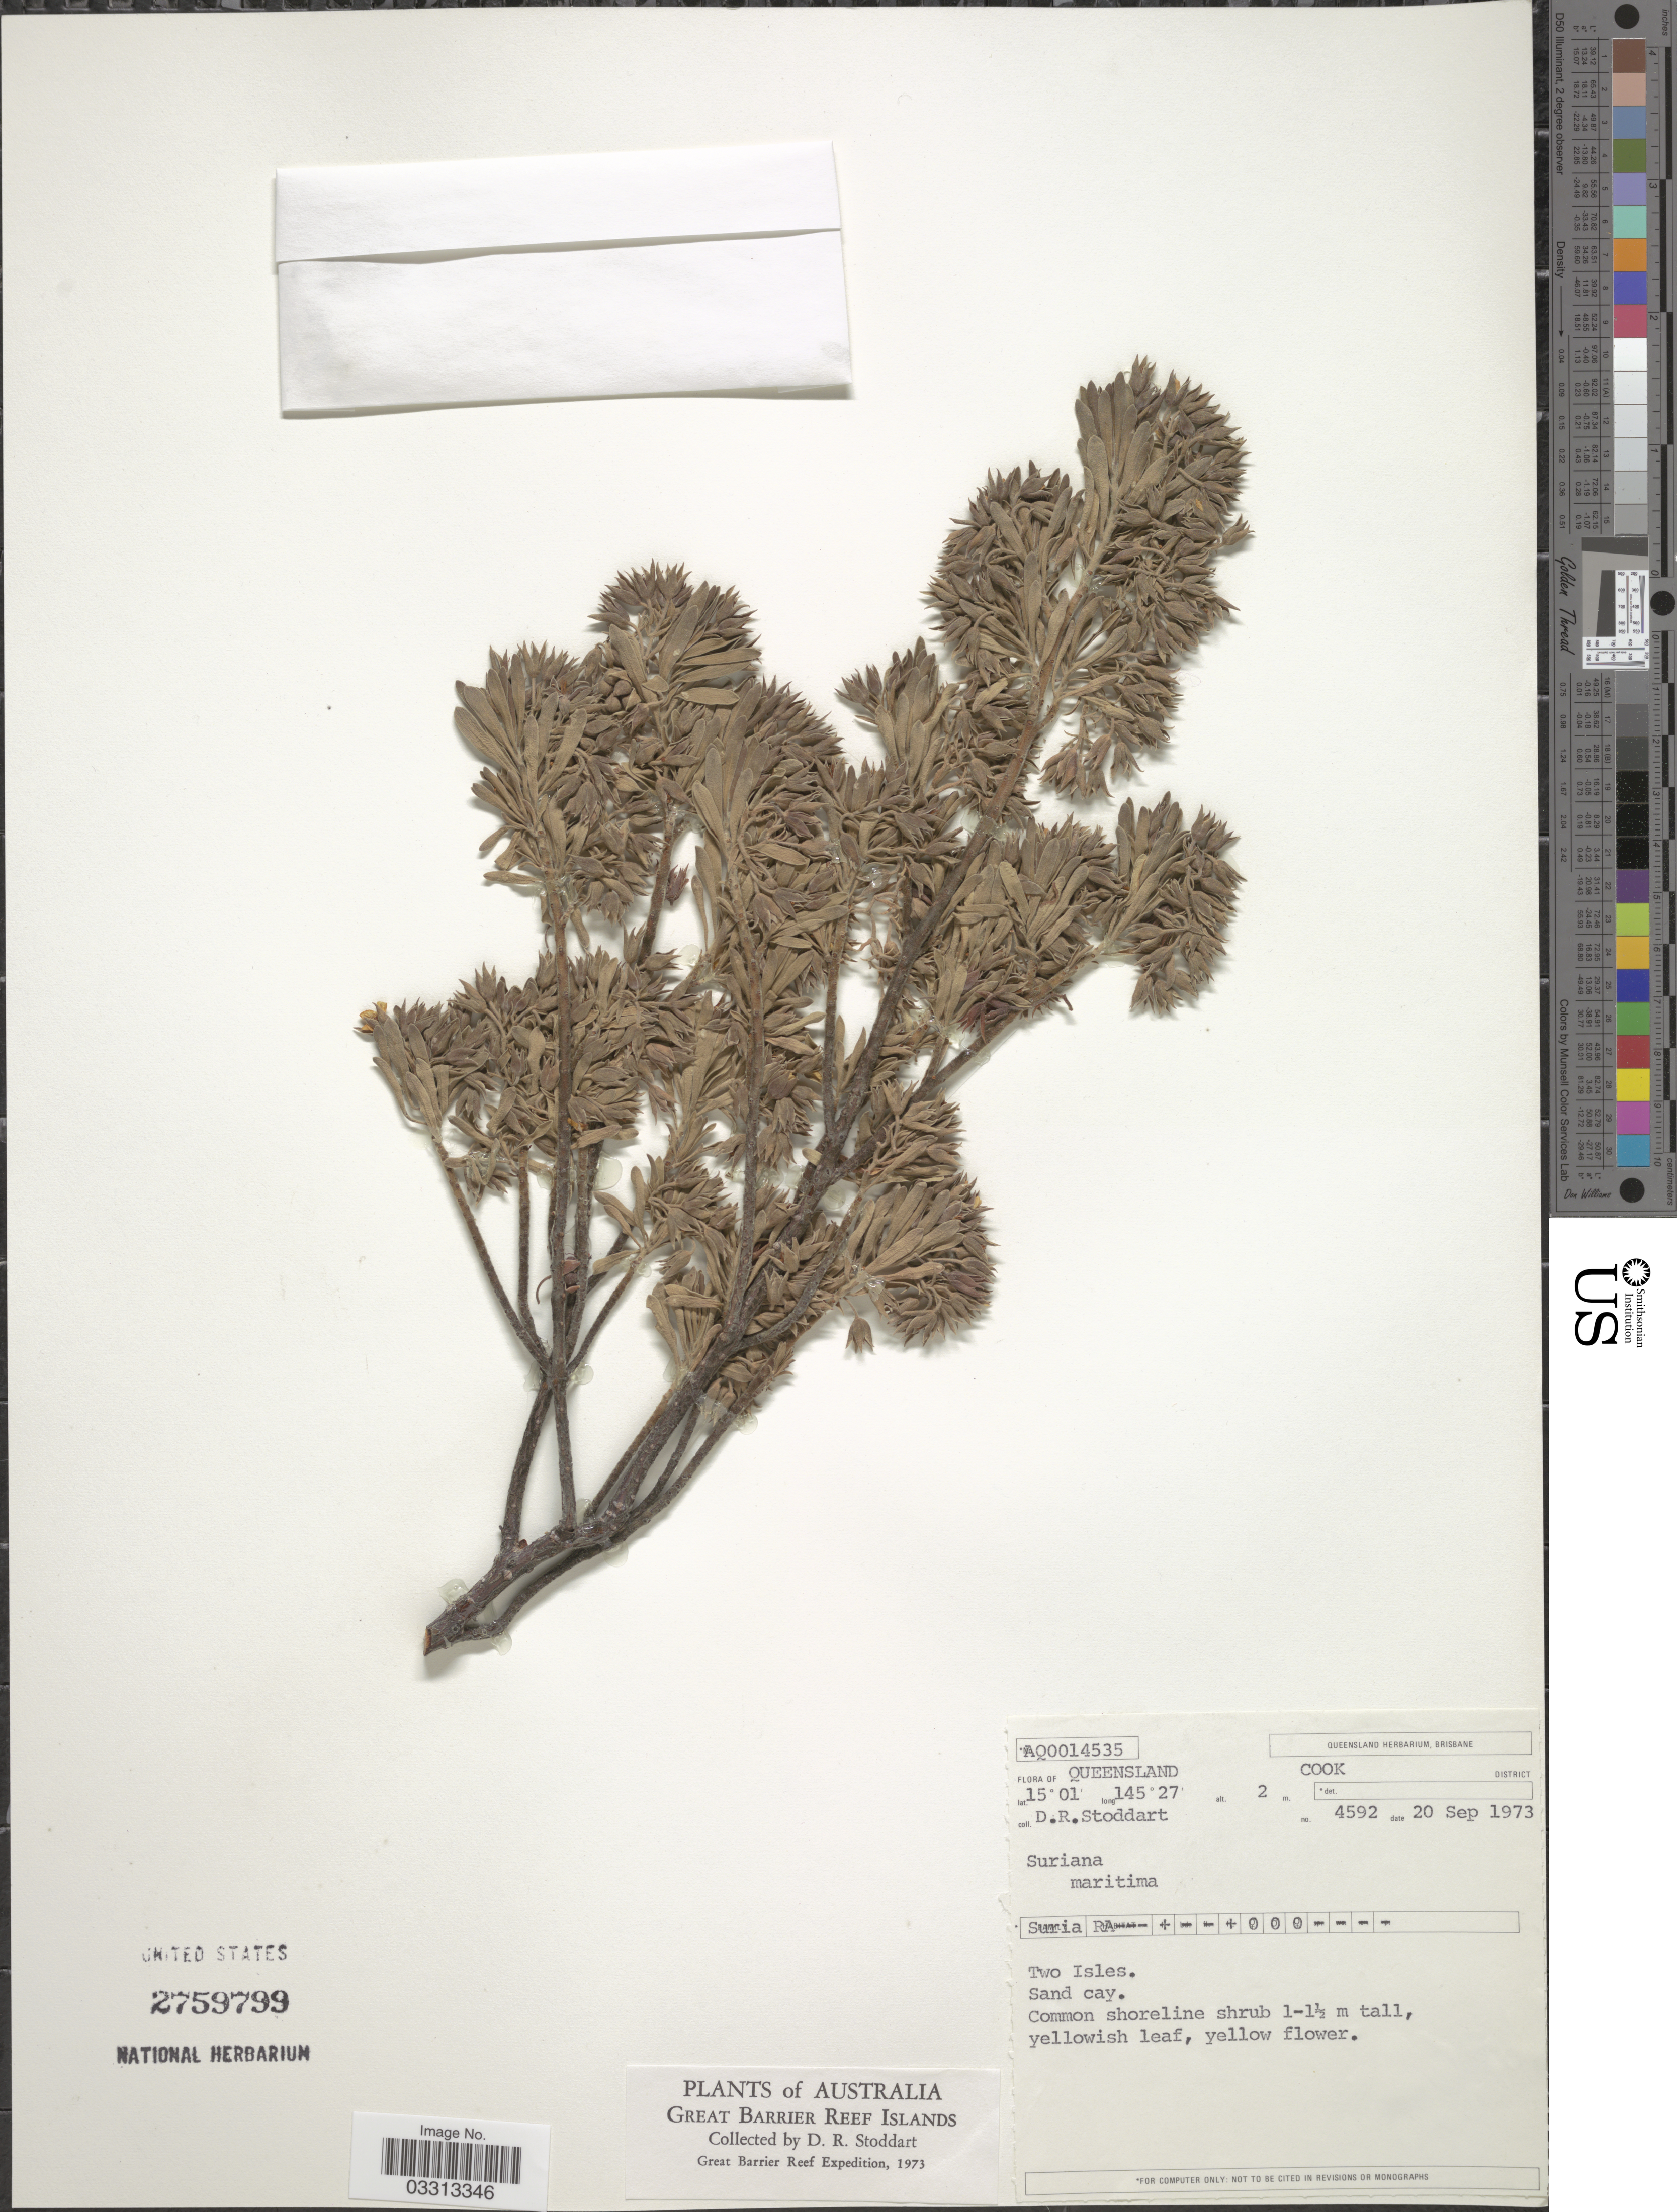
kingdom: Plantae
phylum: Tracheophyta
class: Magnoliopsida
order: Fabales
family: Surianaceae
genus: Suriana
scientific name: Suriana maritima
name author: L.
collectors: D. R. Stoddart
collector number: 4592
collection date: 1973-09-20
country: Australia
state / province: Queensland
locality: Cook District. Two Isles. Great Barrier Reef Islands. Great Barrier Reef.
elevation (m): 2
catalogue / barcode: US 2759799